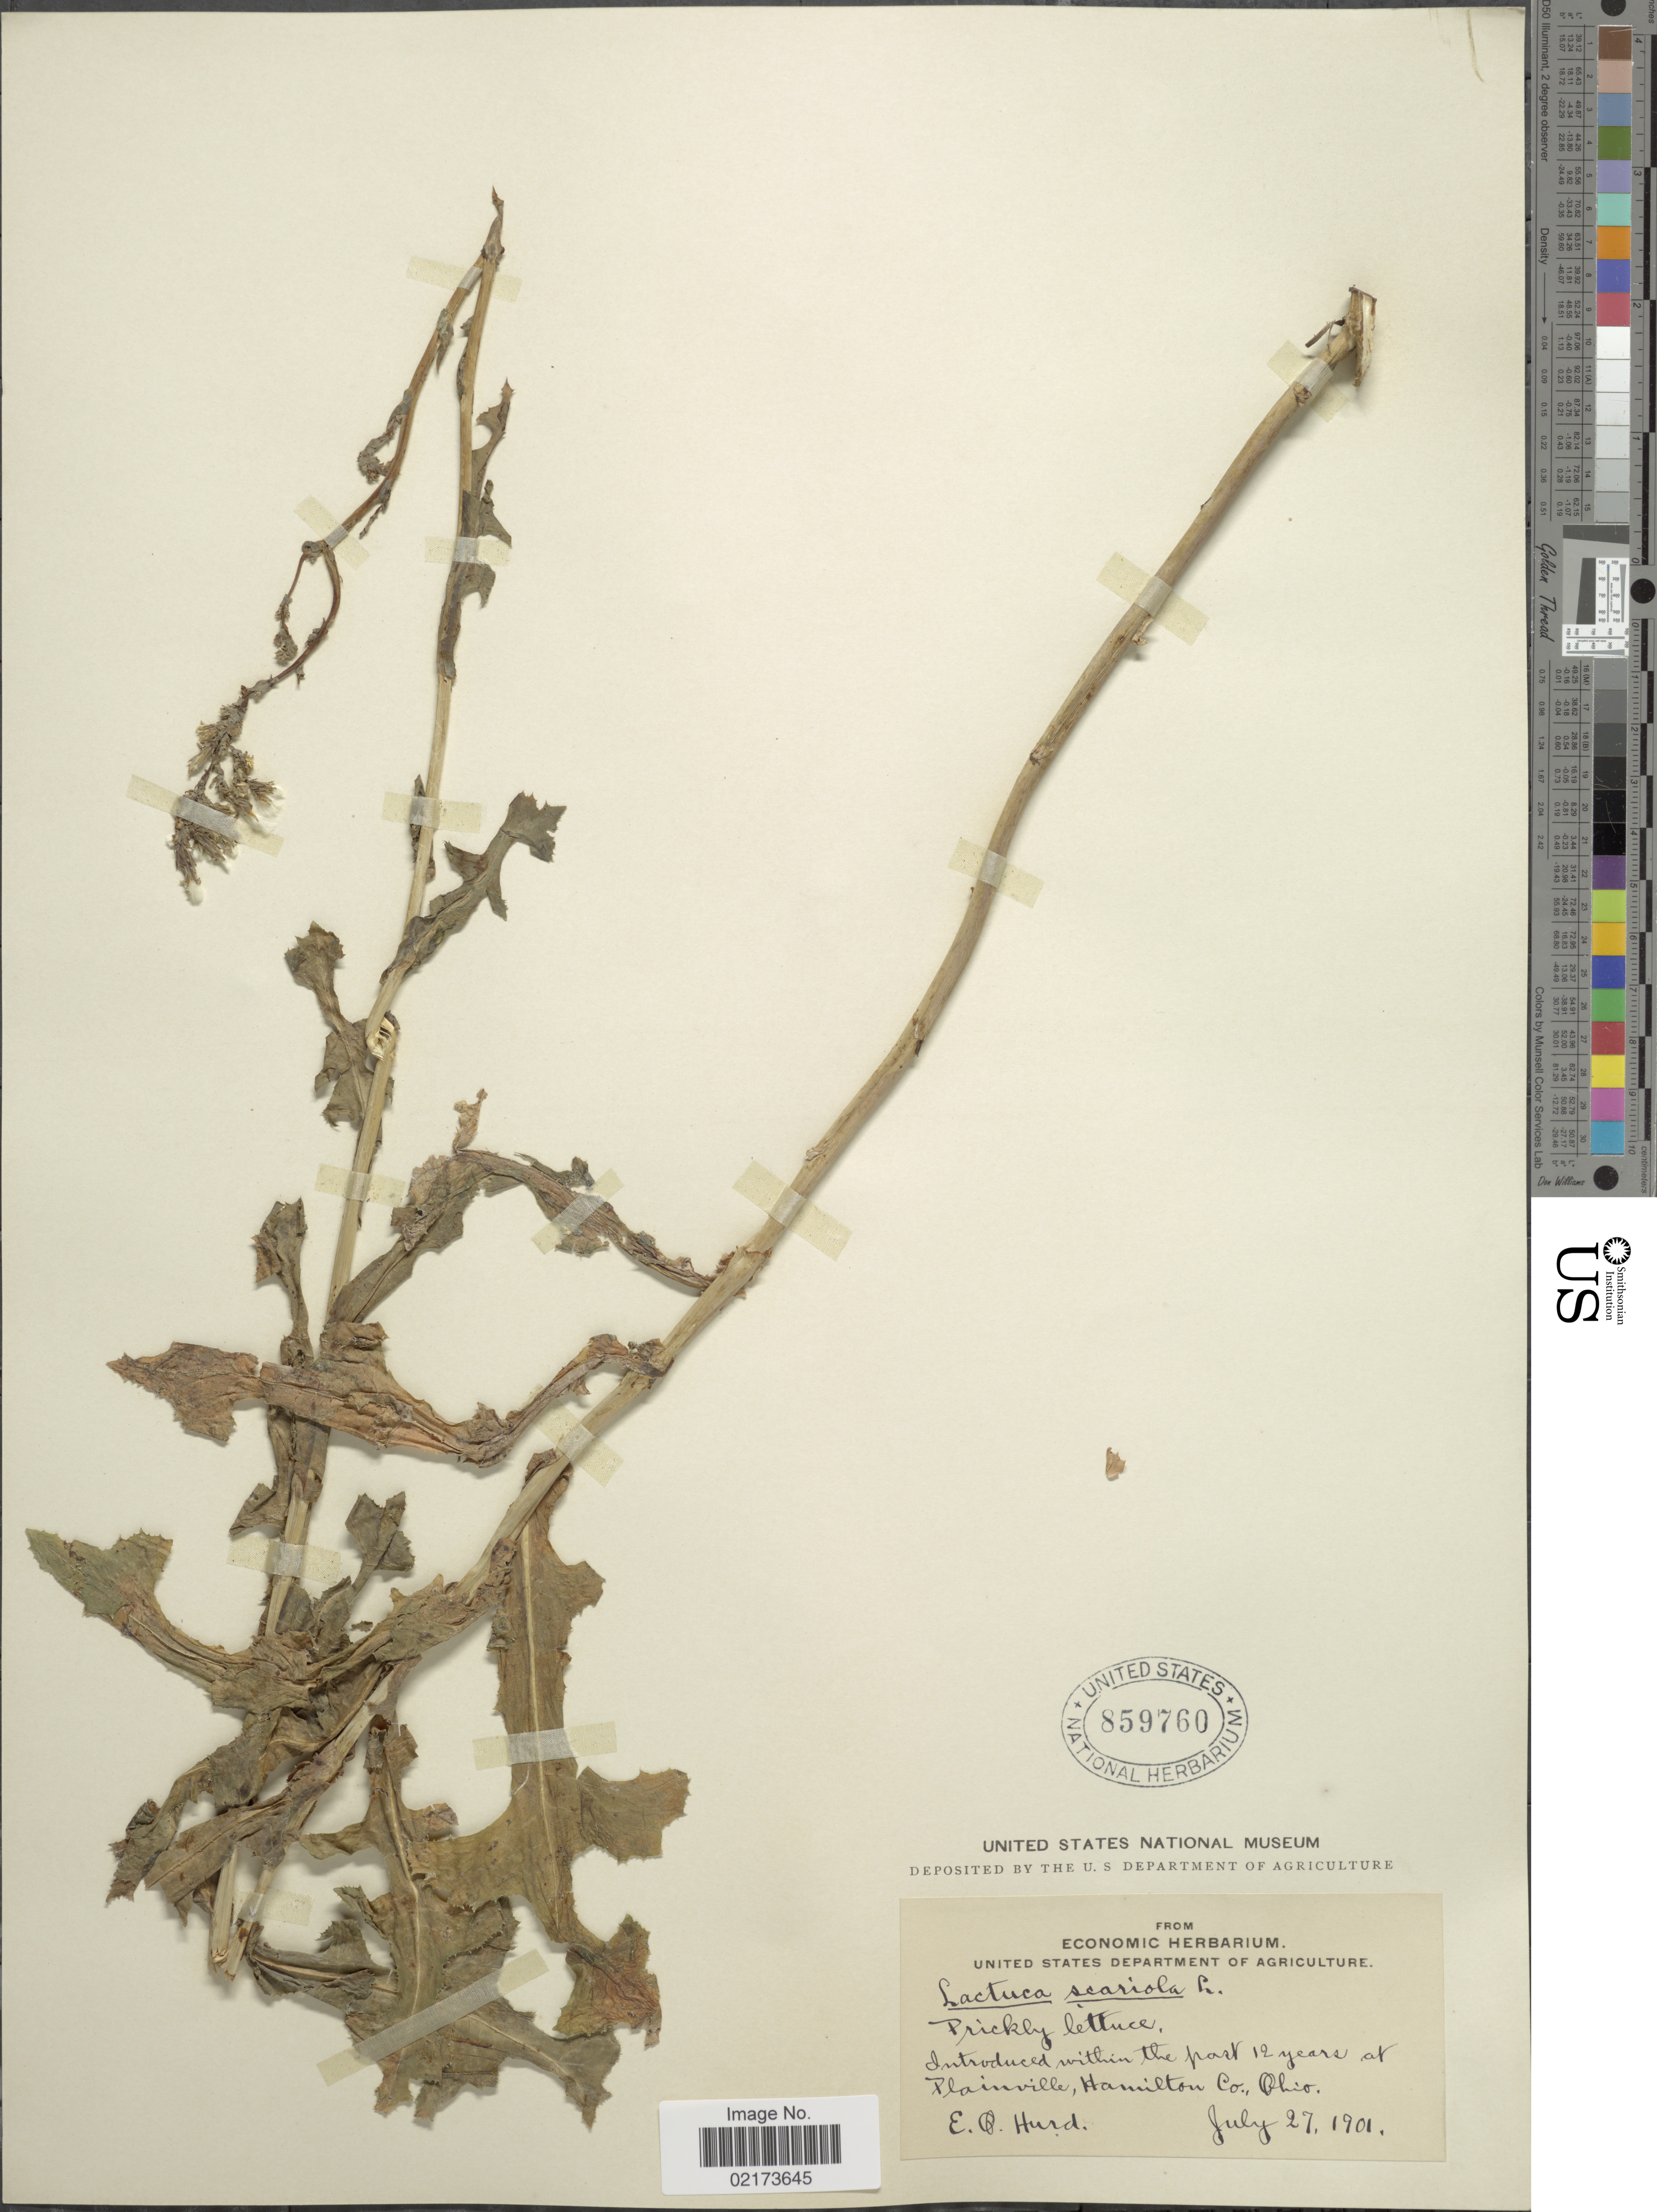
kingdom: Plantae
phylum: Tracheophyta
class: Magnoliopsida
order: Asterales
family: Asteraceae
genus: Lactuca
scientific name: Lactuca serriola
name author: L.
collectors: E. Hurd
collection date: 1901-07-27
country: United States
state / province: Ohio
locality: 12 years at Plainville, Hamilton Co.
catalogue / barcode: US 859760